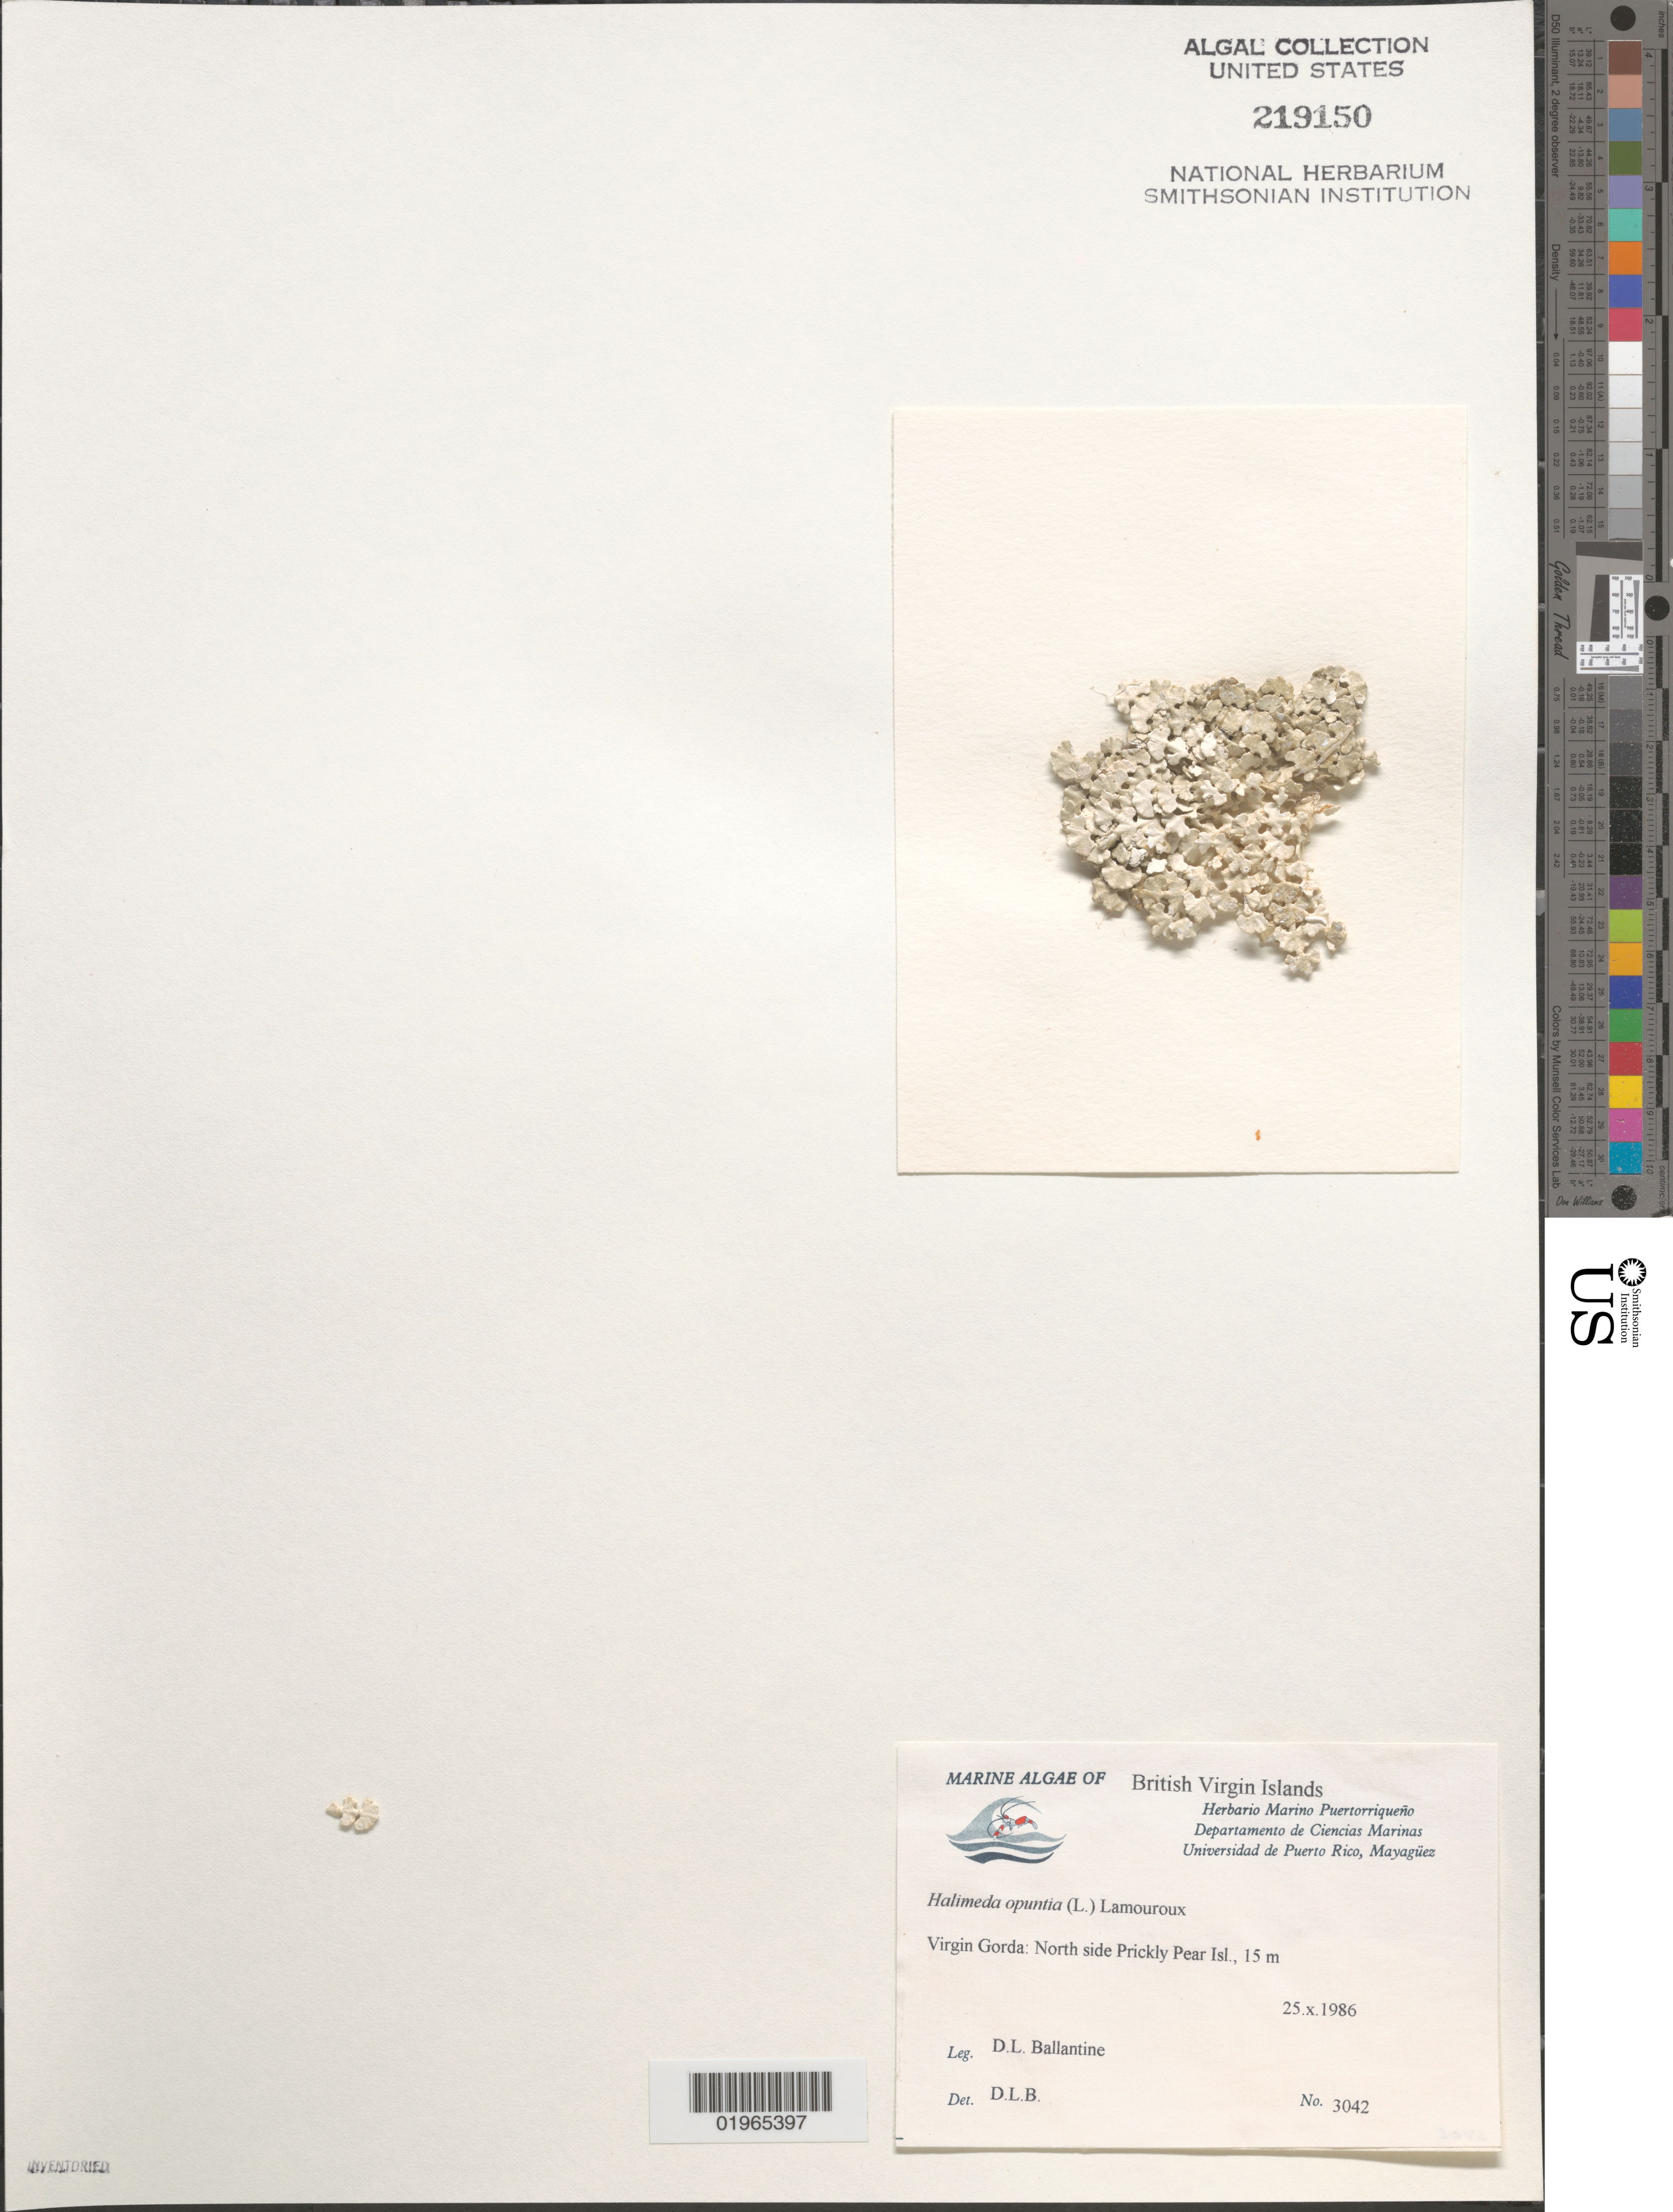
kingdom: Plantae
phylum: Chlorophyta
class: Ulvophyceae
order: Bryopsidales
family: Halimedaceae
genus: Halimeda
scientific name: Halimeda opuntia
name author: (L.) J.V.Lamouroux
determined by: Ballantine, D. L.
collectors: D.L. Ballantine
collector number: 3042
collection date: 1986-10-25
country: British Virgin Islands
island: Virgin Gorda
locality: North side Prickly Pear Island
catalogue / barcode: US 219150